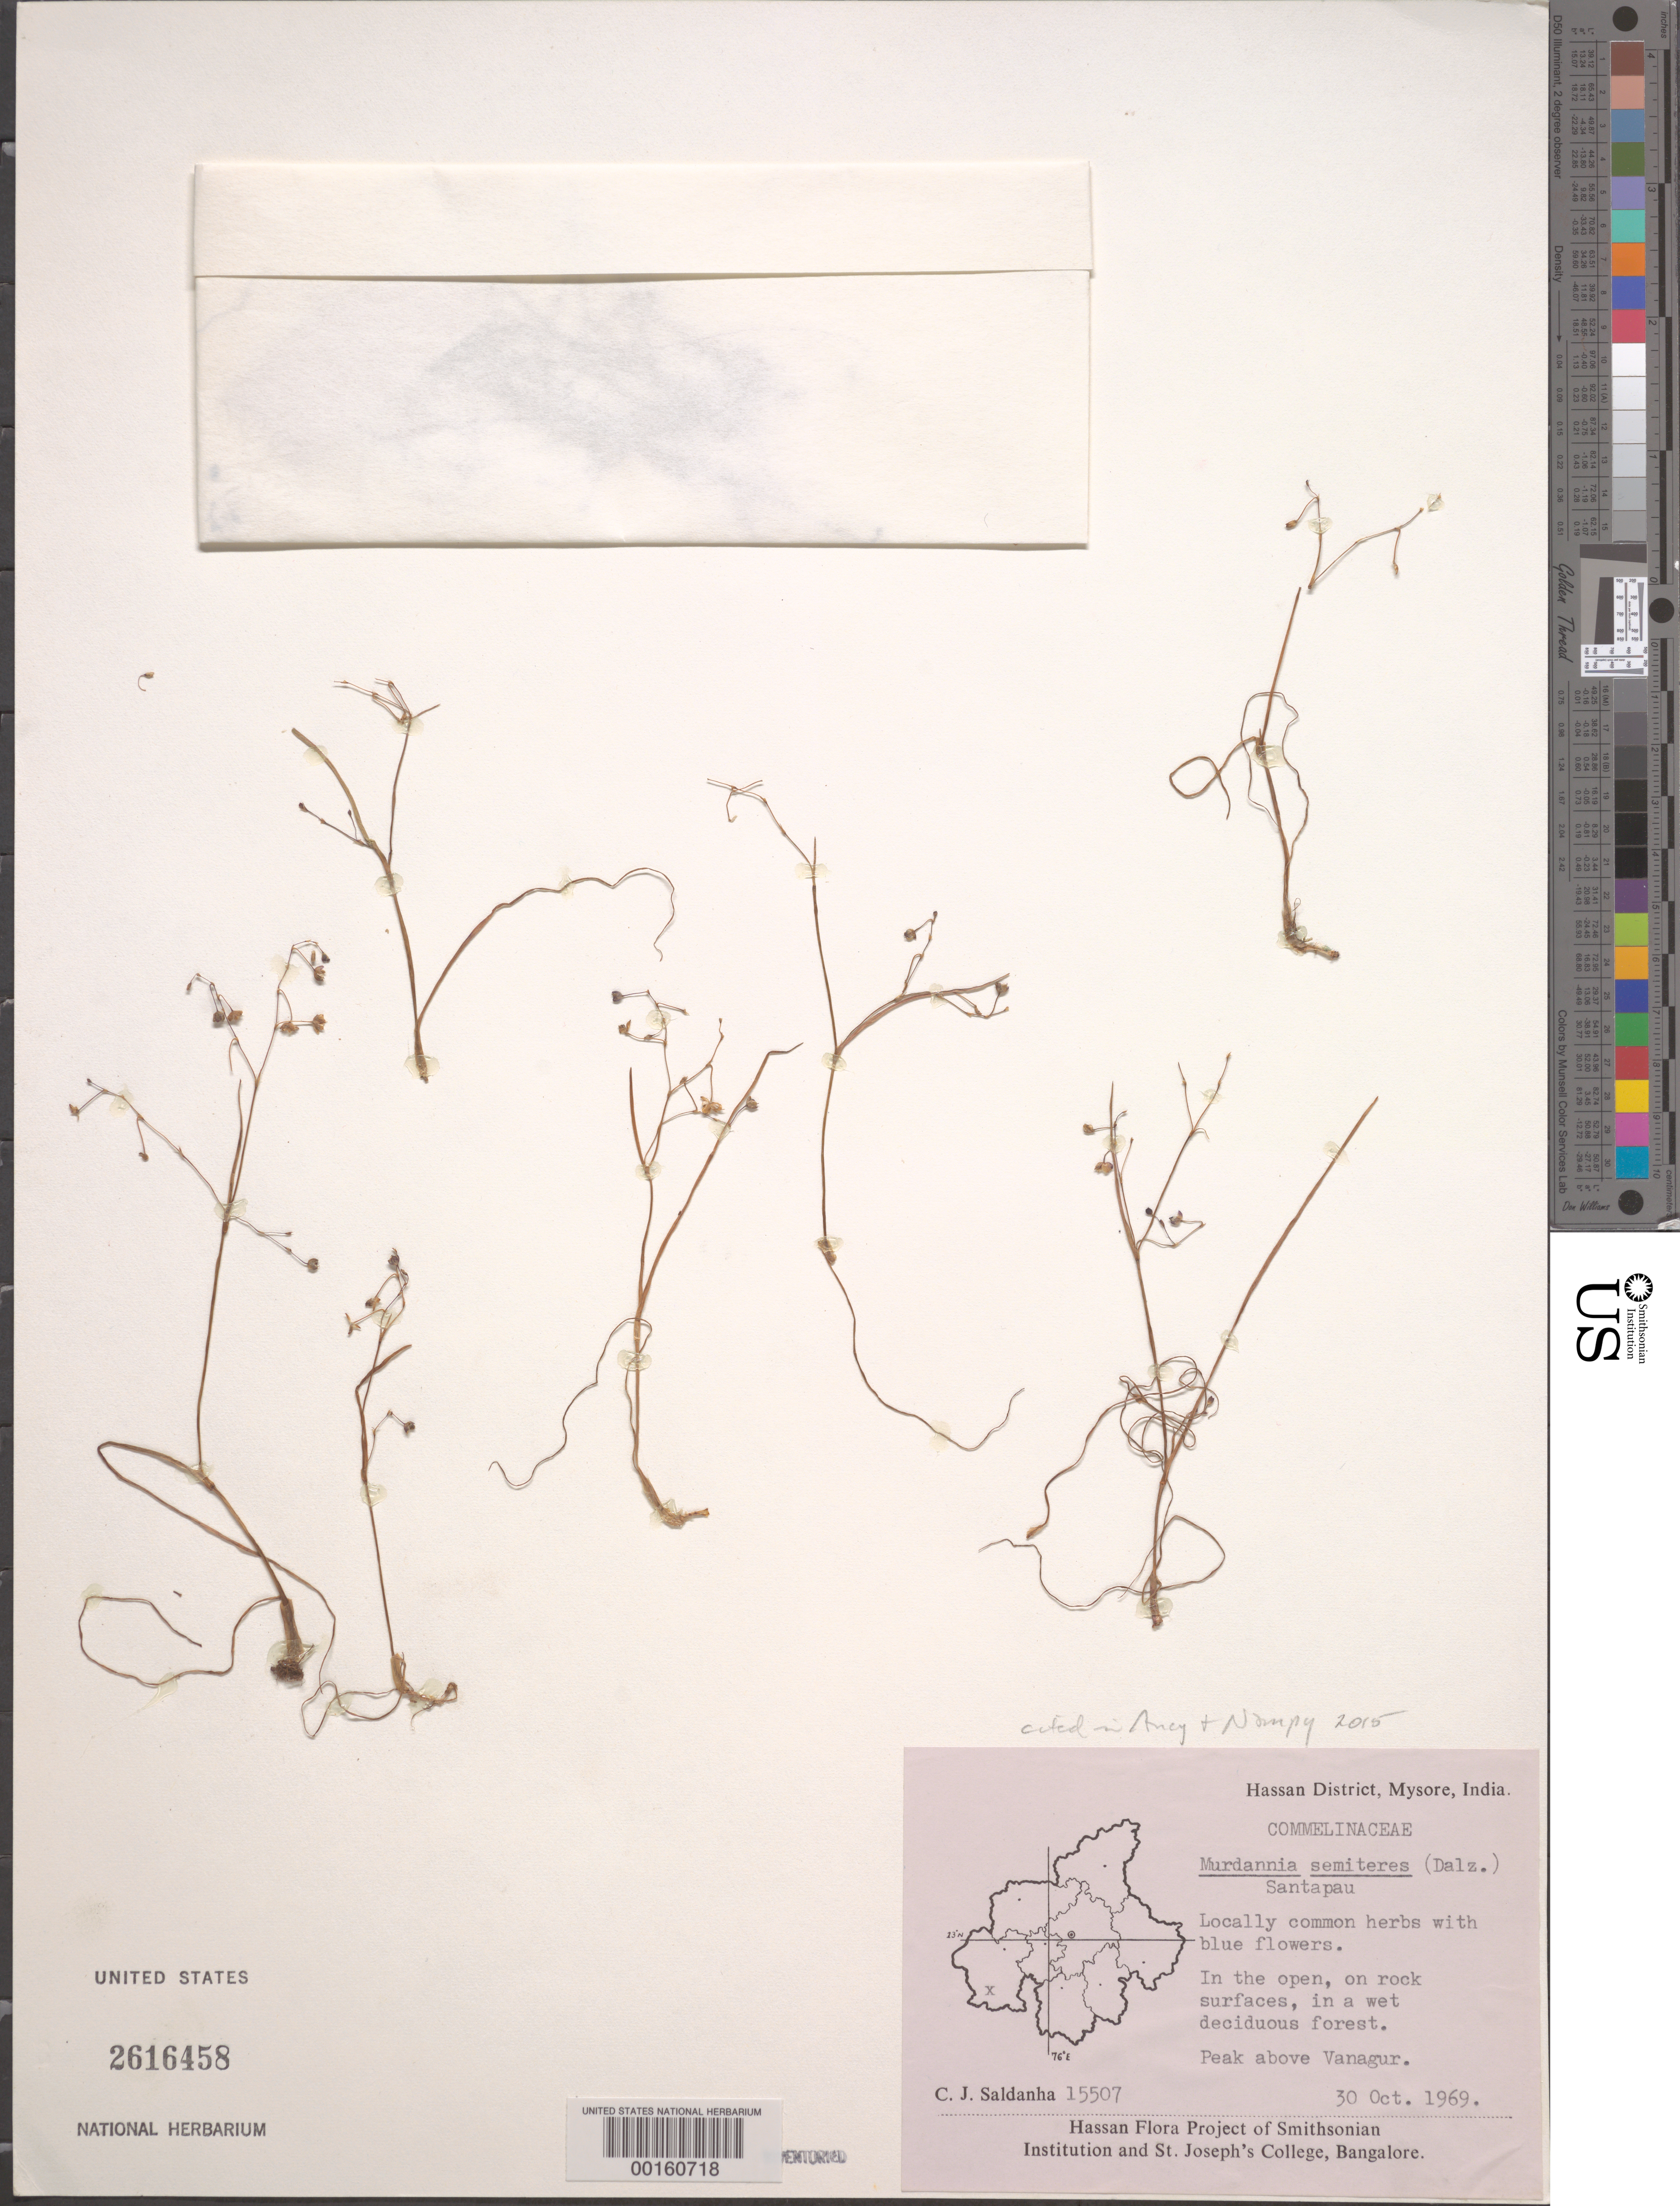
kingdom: Plantae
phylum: Tracheophyta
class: Liliopsida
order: Commelinales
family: Commelinaceae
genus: Murdannia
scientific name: Murdannia semiteres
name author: (Dalzell) Santapau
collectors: C. J. Saldanha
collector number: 15507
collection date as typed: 30 Oct 1969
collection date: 1969-10-30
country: India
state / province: Karnataka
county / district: Hassan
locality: Vanagur, mysore state [mysore state = karnataka.]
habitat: Wet deciduous forest, open rock surface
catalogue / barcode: US 2616458